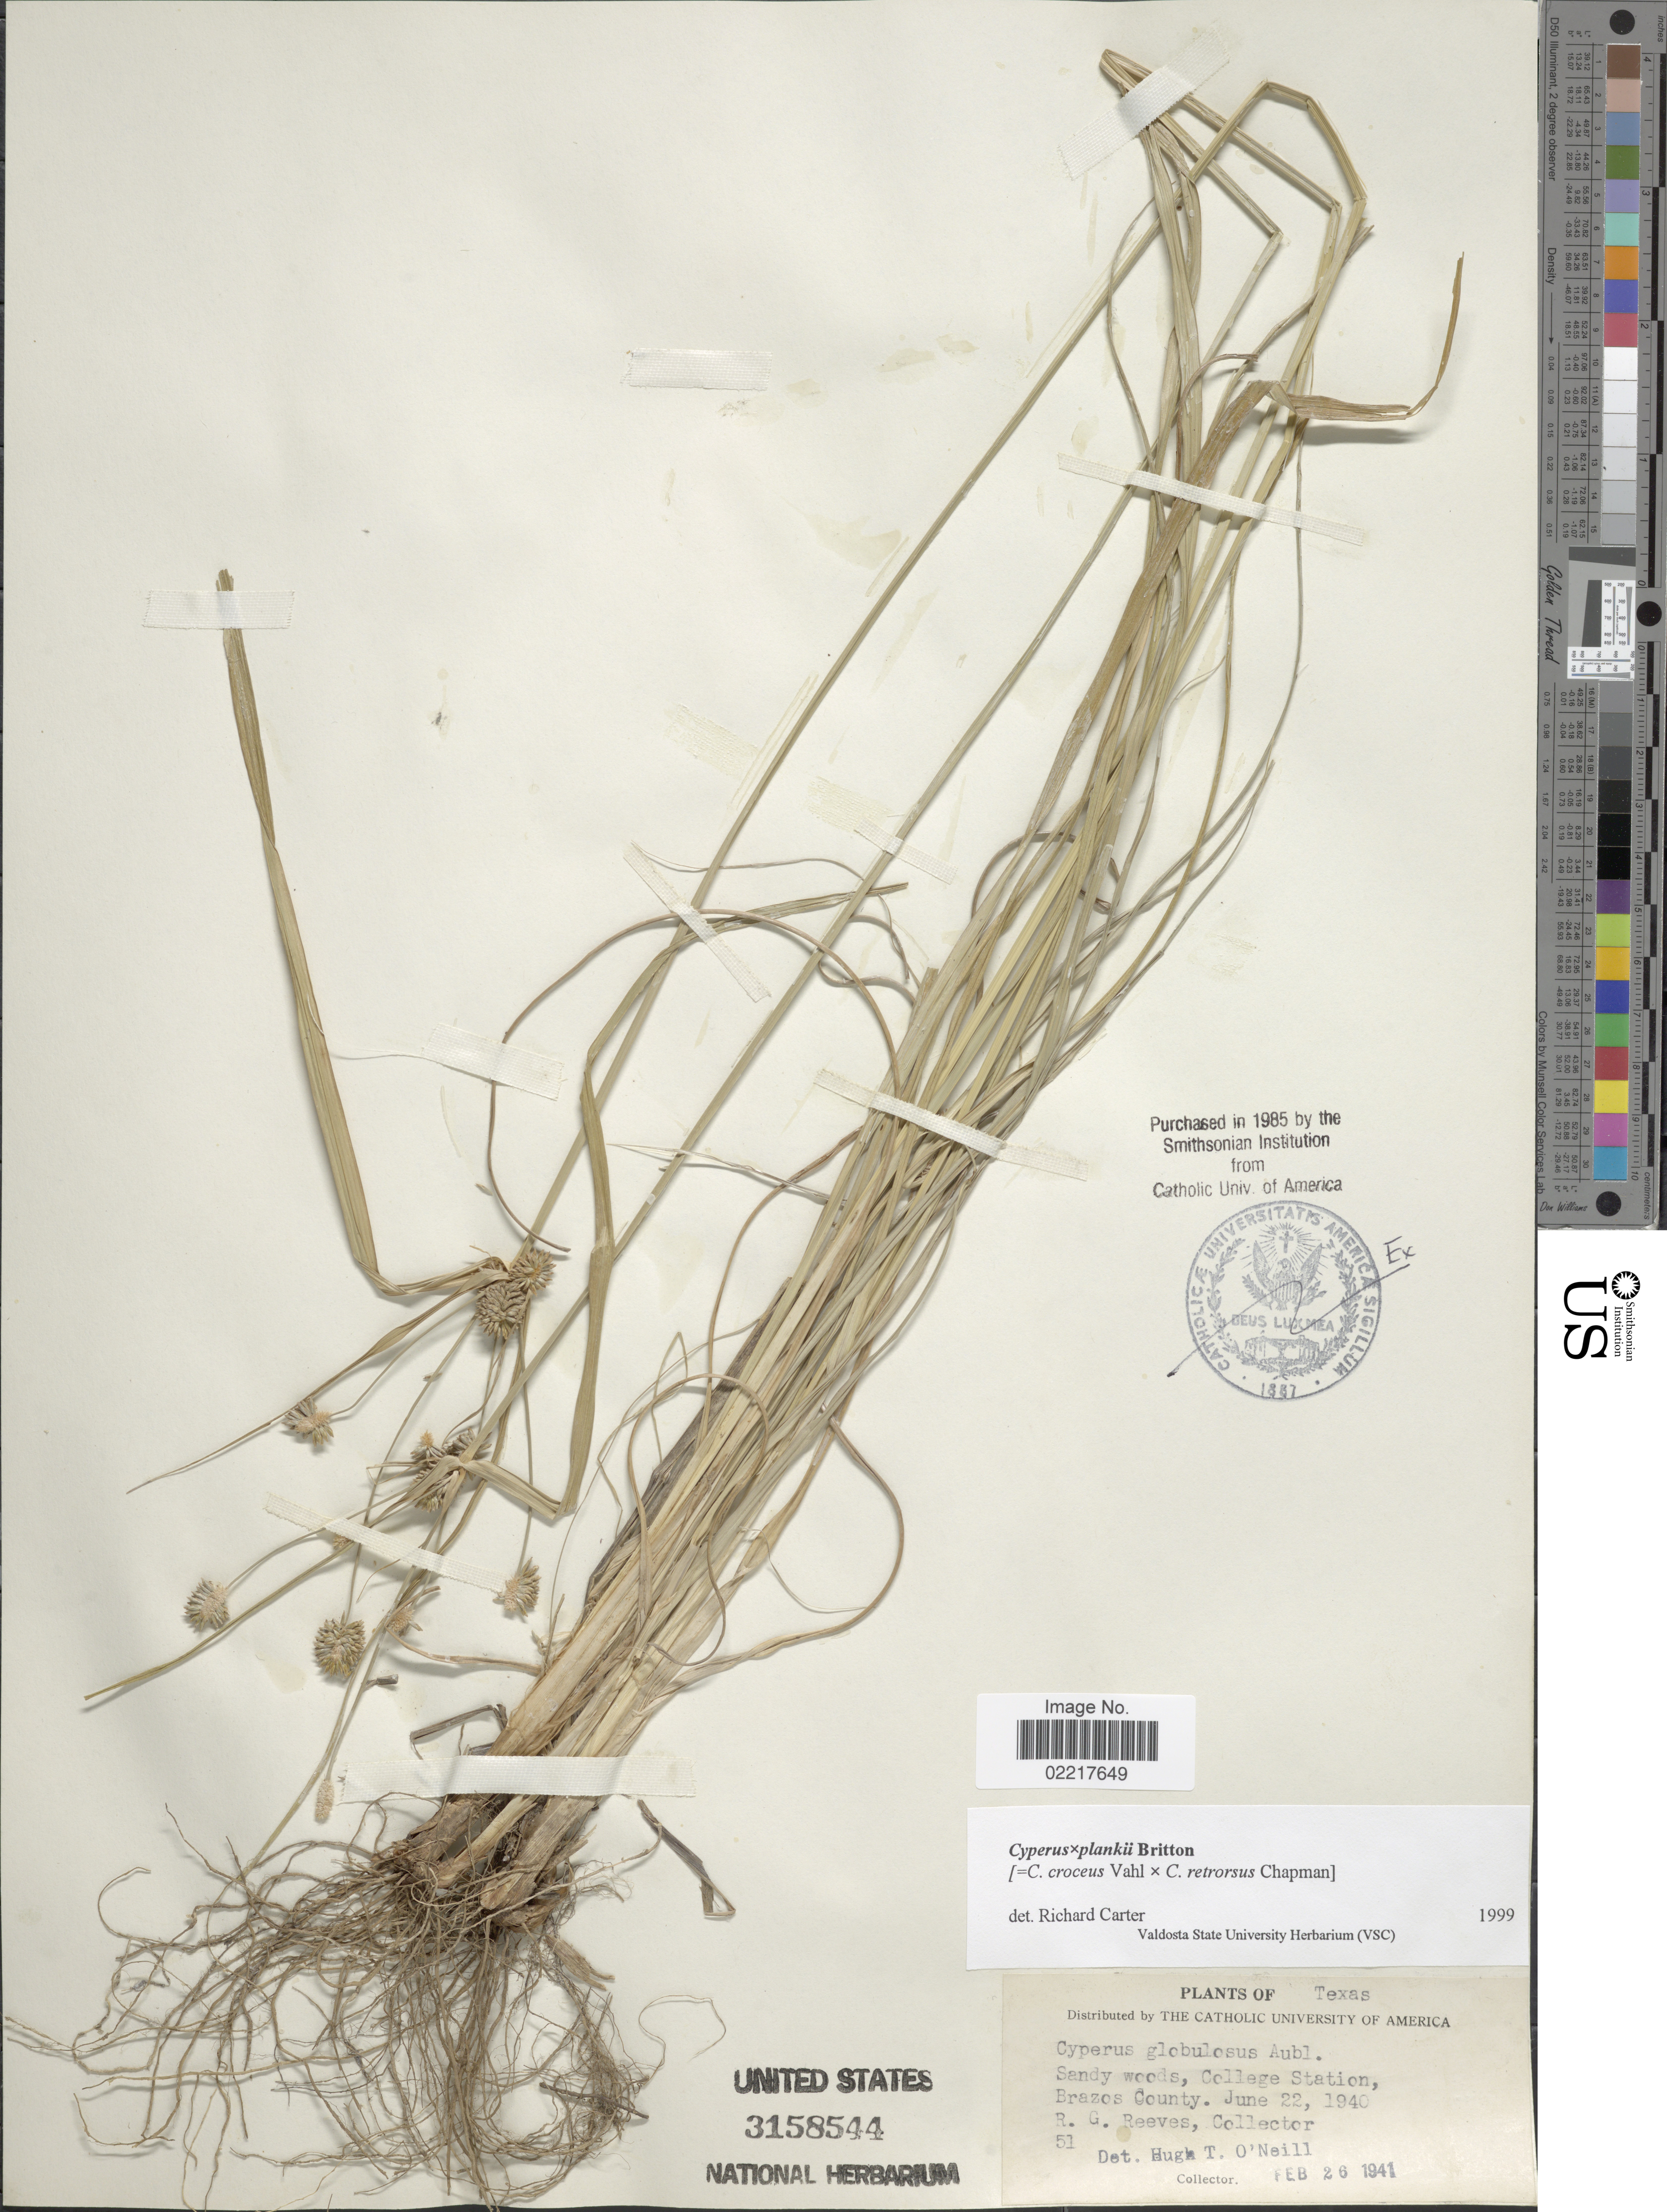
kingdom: Plantae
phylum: Tracheophyta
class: Liliopsida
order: Poales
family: Cyperaceae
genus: Cyperus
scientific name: Cyperus x plankii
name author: Britton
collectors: R. G. Reeves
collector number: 51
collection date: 1940-06-22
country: United States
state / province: Texas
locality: College Station, Brazos County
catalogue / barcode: US 3158544